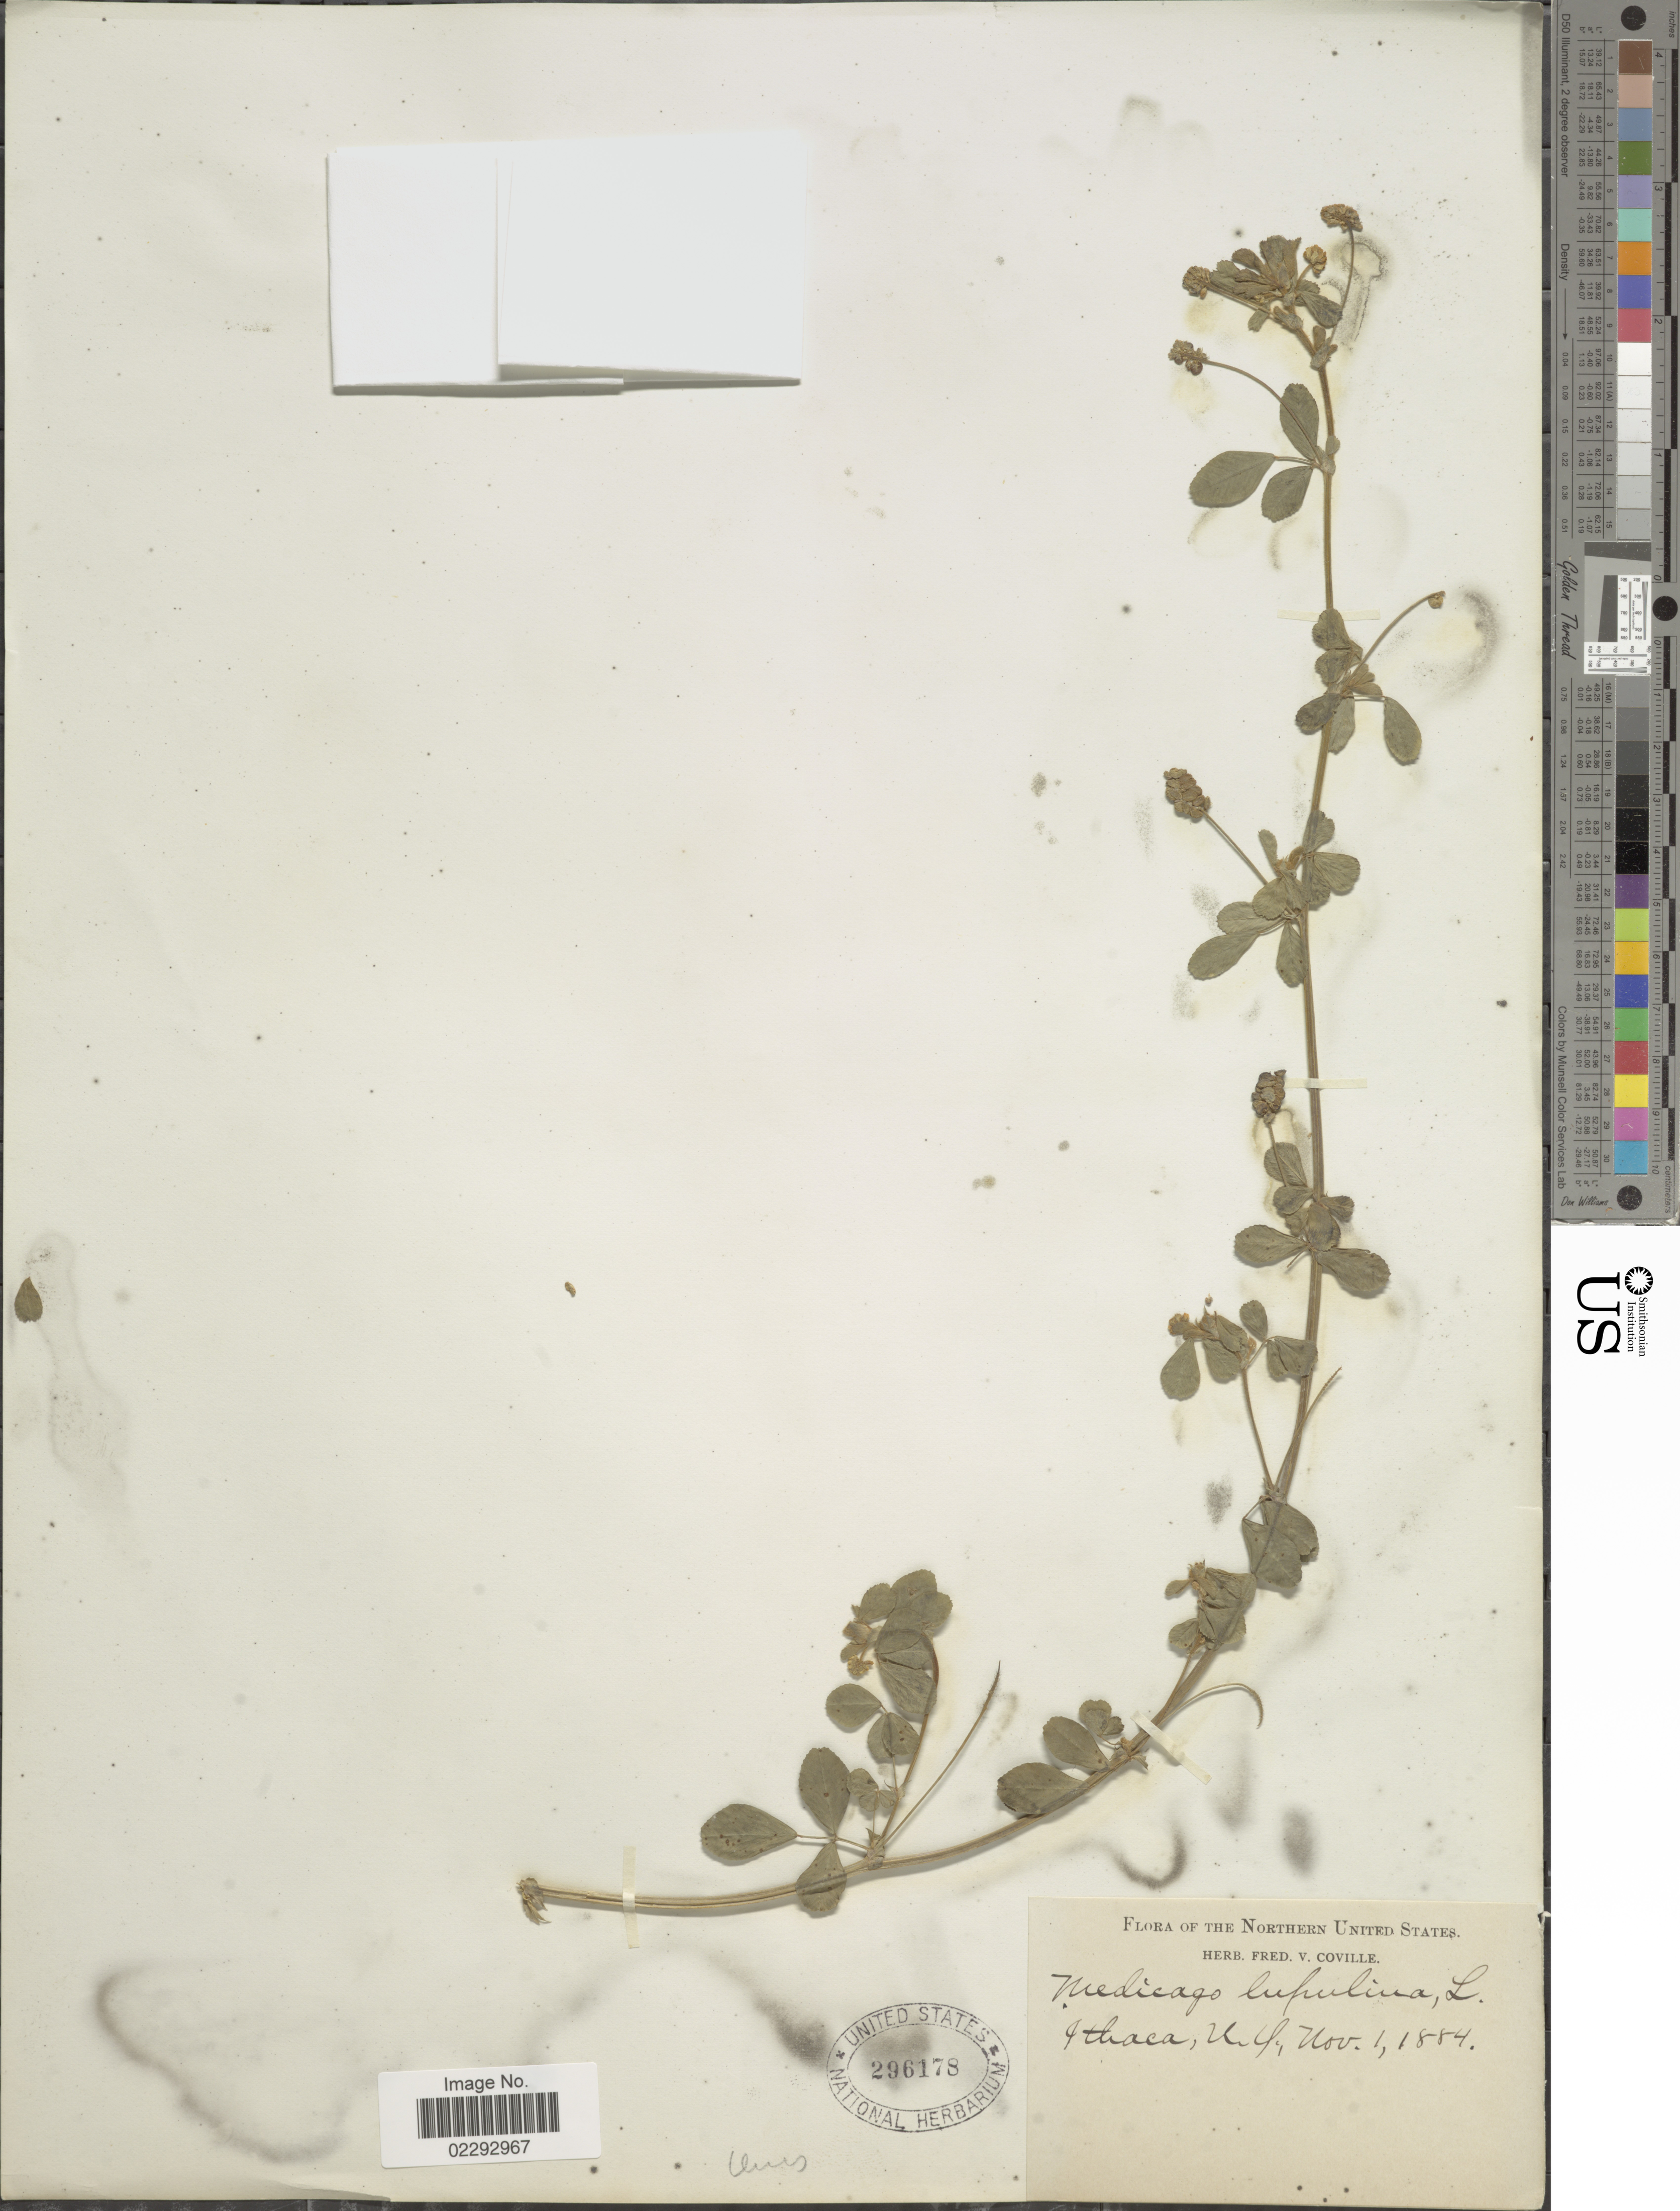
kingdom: Plantae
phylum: Tracheophyta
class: Magnoliopsida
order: Fabales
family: Fabaceae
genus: Medicago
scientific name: Medicago lupulina var. lupulina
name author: L.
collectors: ex herb. Fred. V. Coville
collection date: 1884-11-01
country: United States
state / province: Utah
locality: Ithaca, Utah.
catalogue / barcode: US 296178